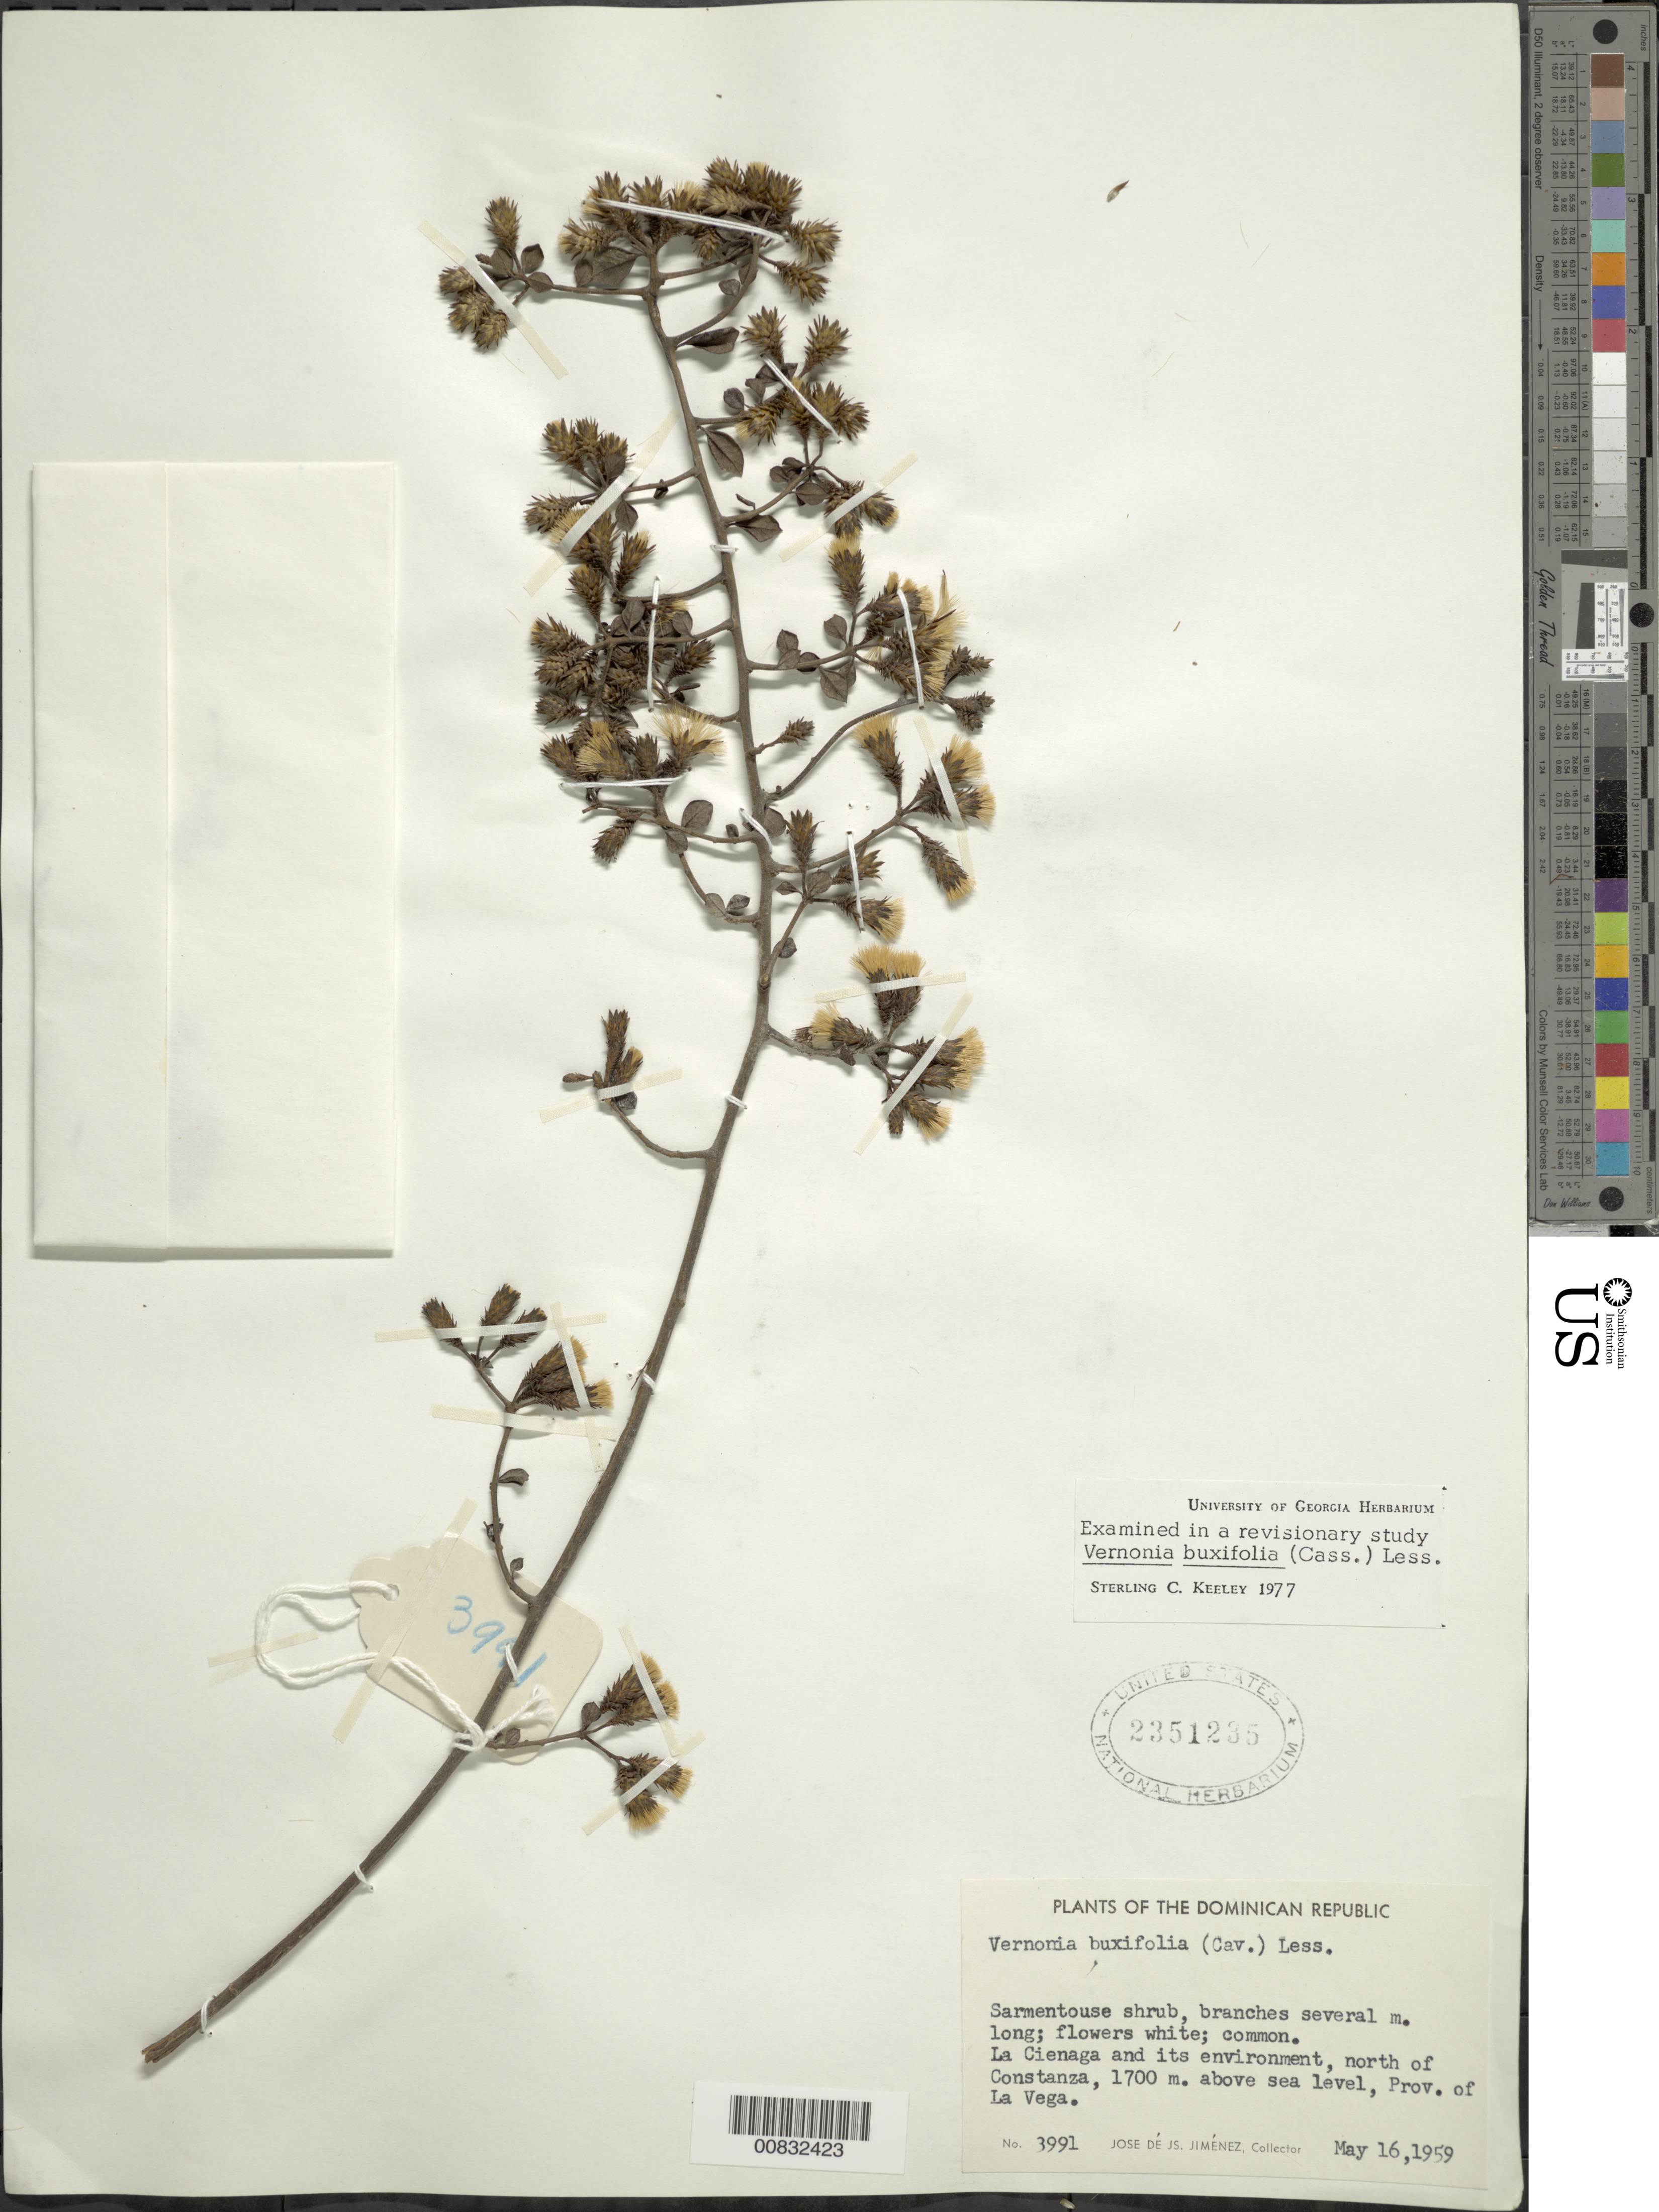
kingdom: Plantae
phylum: Tracheophyta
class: Magnoliopsida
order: Asterales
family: Asteraceae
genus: Vernonanthura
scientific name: Vernonanthura buxifolia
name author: (Less.) H. Rob.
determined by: Keeley, S. C.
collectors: J. J. Jiménez Almonte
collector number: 3991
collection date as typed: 16 May 1959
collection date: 1959-05-16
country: Dominican Republic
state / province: La Vega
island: Hispaniola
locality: La Ciénaga and its environment, N of Constanza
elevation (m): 1700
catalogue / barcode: US 2351235